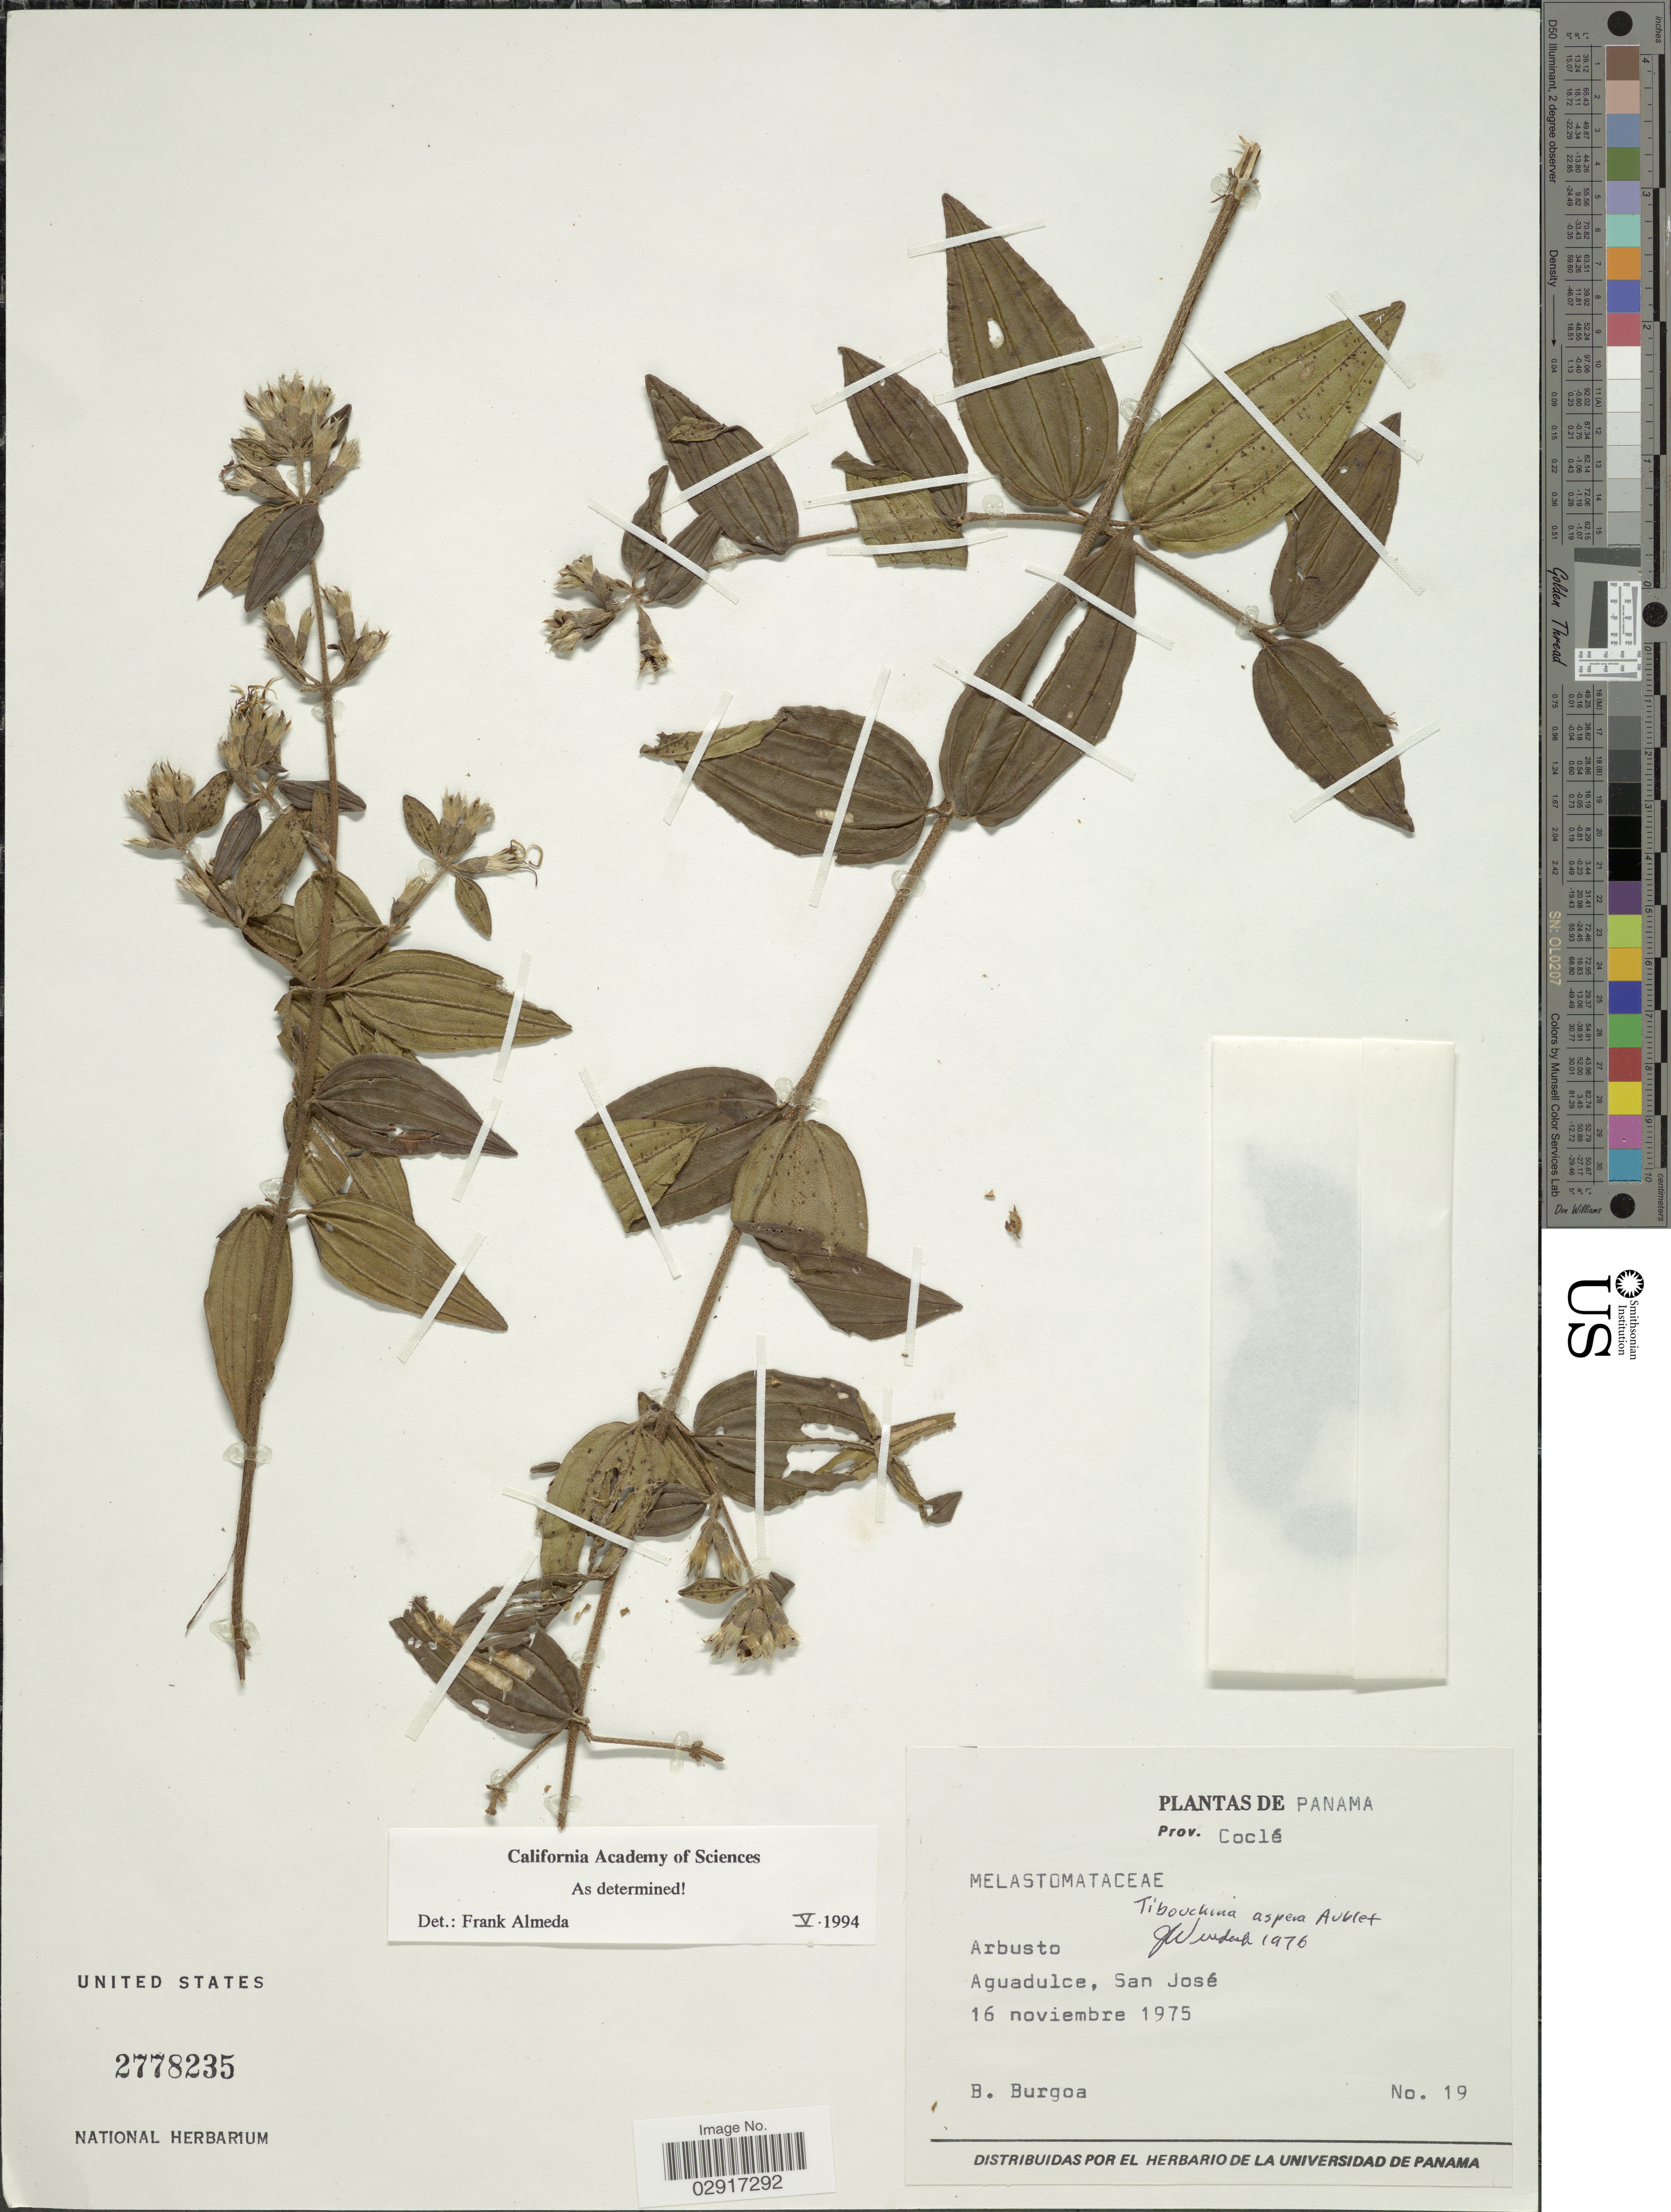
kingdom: Plantae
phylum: Tracheophyta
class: Magnoliopsida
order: Myrtales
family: Melastomataceae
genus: Tibouchina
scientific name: Tibouchina aspera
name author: Aubl.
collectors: B. Burgoa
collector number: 19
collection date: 1975-11-16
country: Panama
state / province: Coclé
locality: Prov. Coclé. Aguadulce, San José.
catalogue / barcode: US 2778235